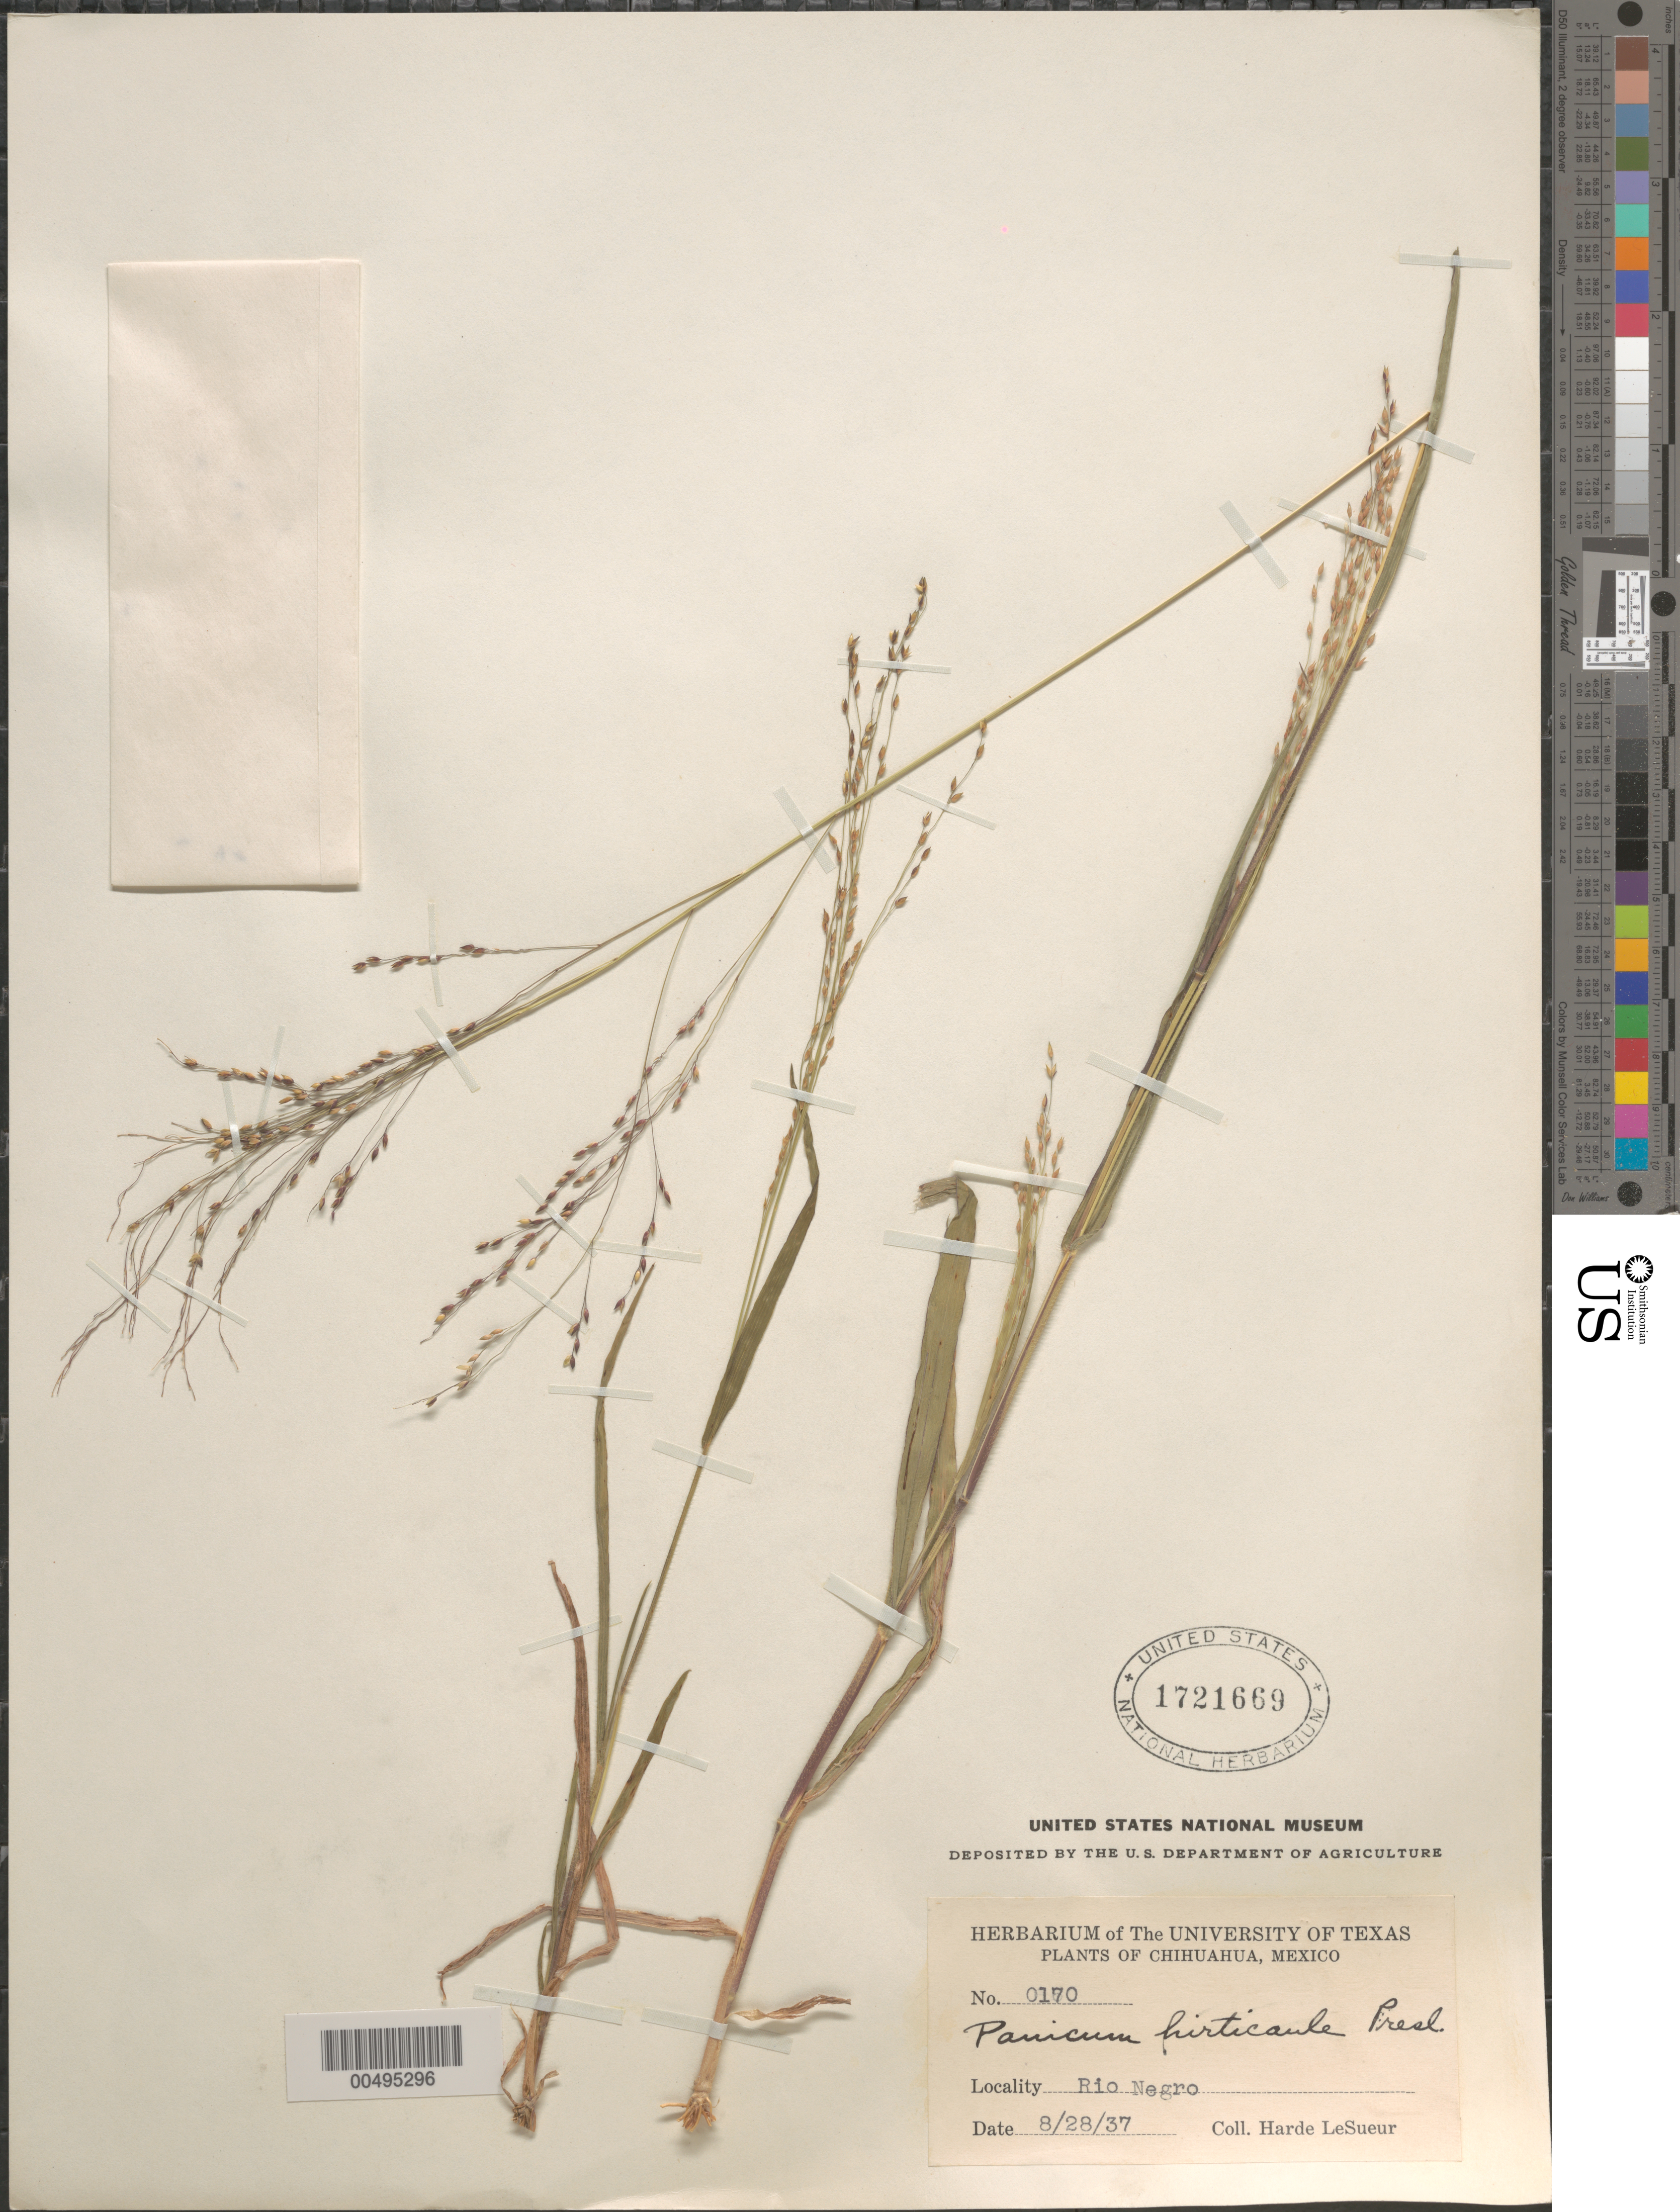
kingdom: Plantae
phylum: Tracheophyta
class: Liliopsida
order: Poales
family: Poaceae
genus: Panicum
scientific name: Panicum hirticaule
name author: J. Presl in C. Presl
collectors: D. H. LeSueur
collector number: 0170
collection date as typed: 28 Aug 1937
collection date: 1937-08-28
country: Mexico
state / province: Chihuahua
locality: Rio Negro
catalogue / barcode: US 1721669